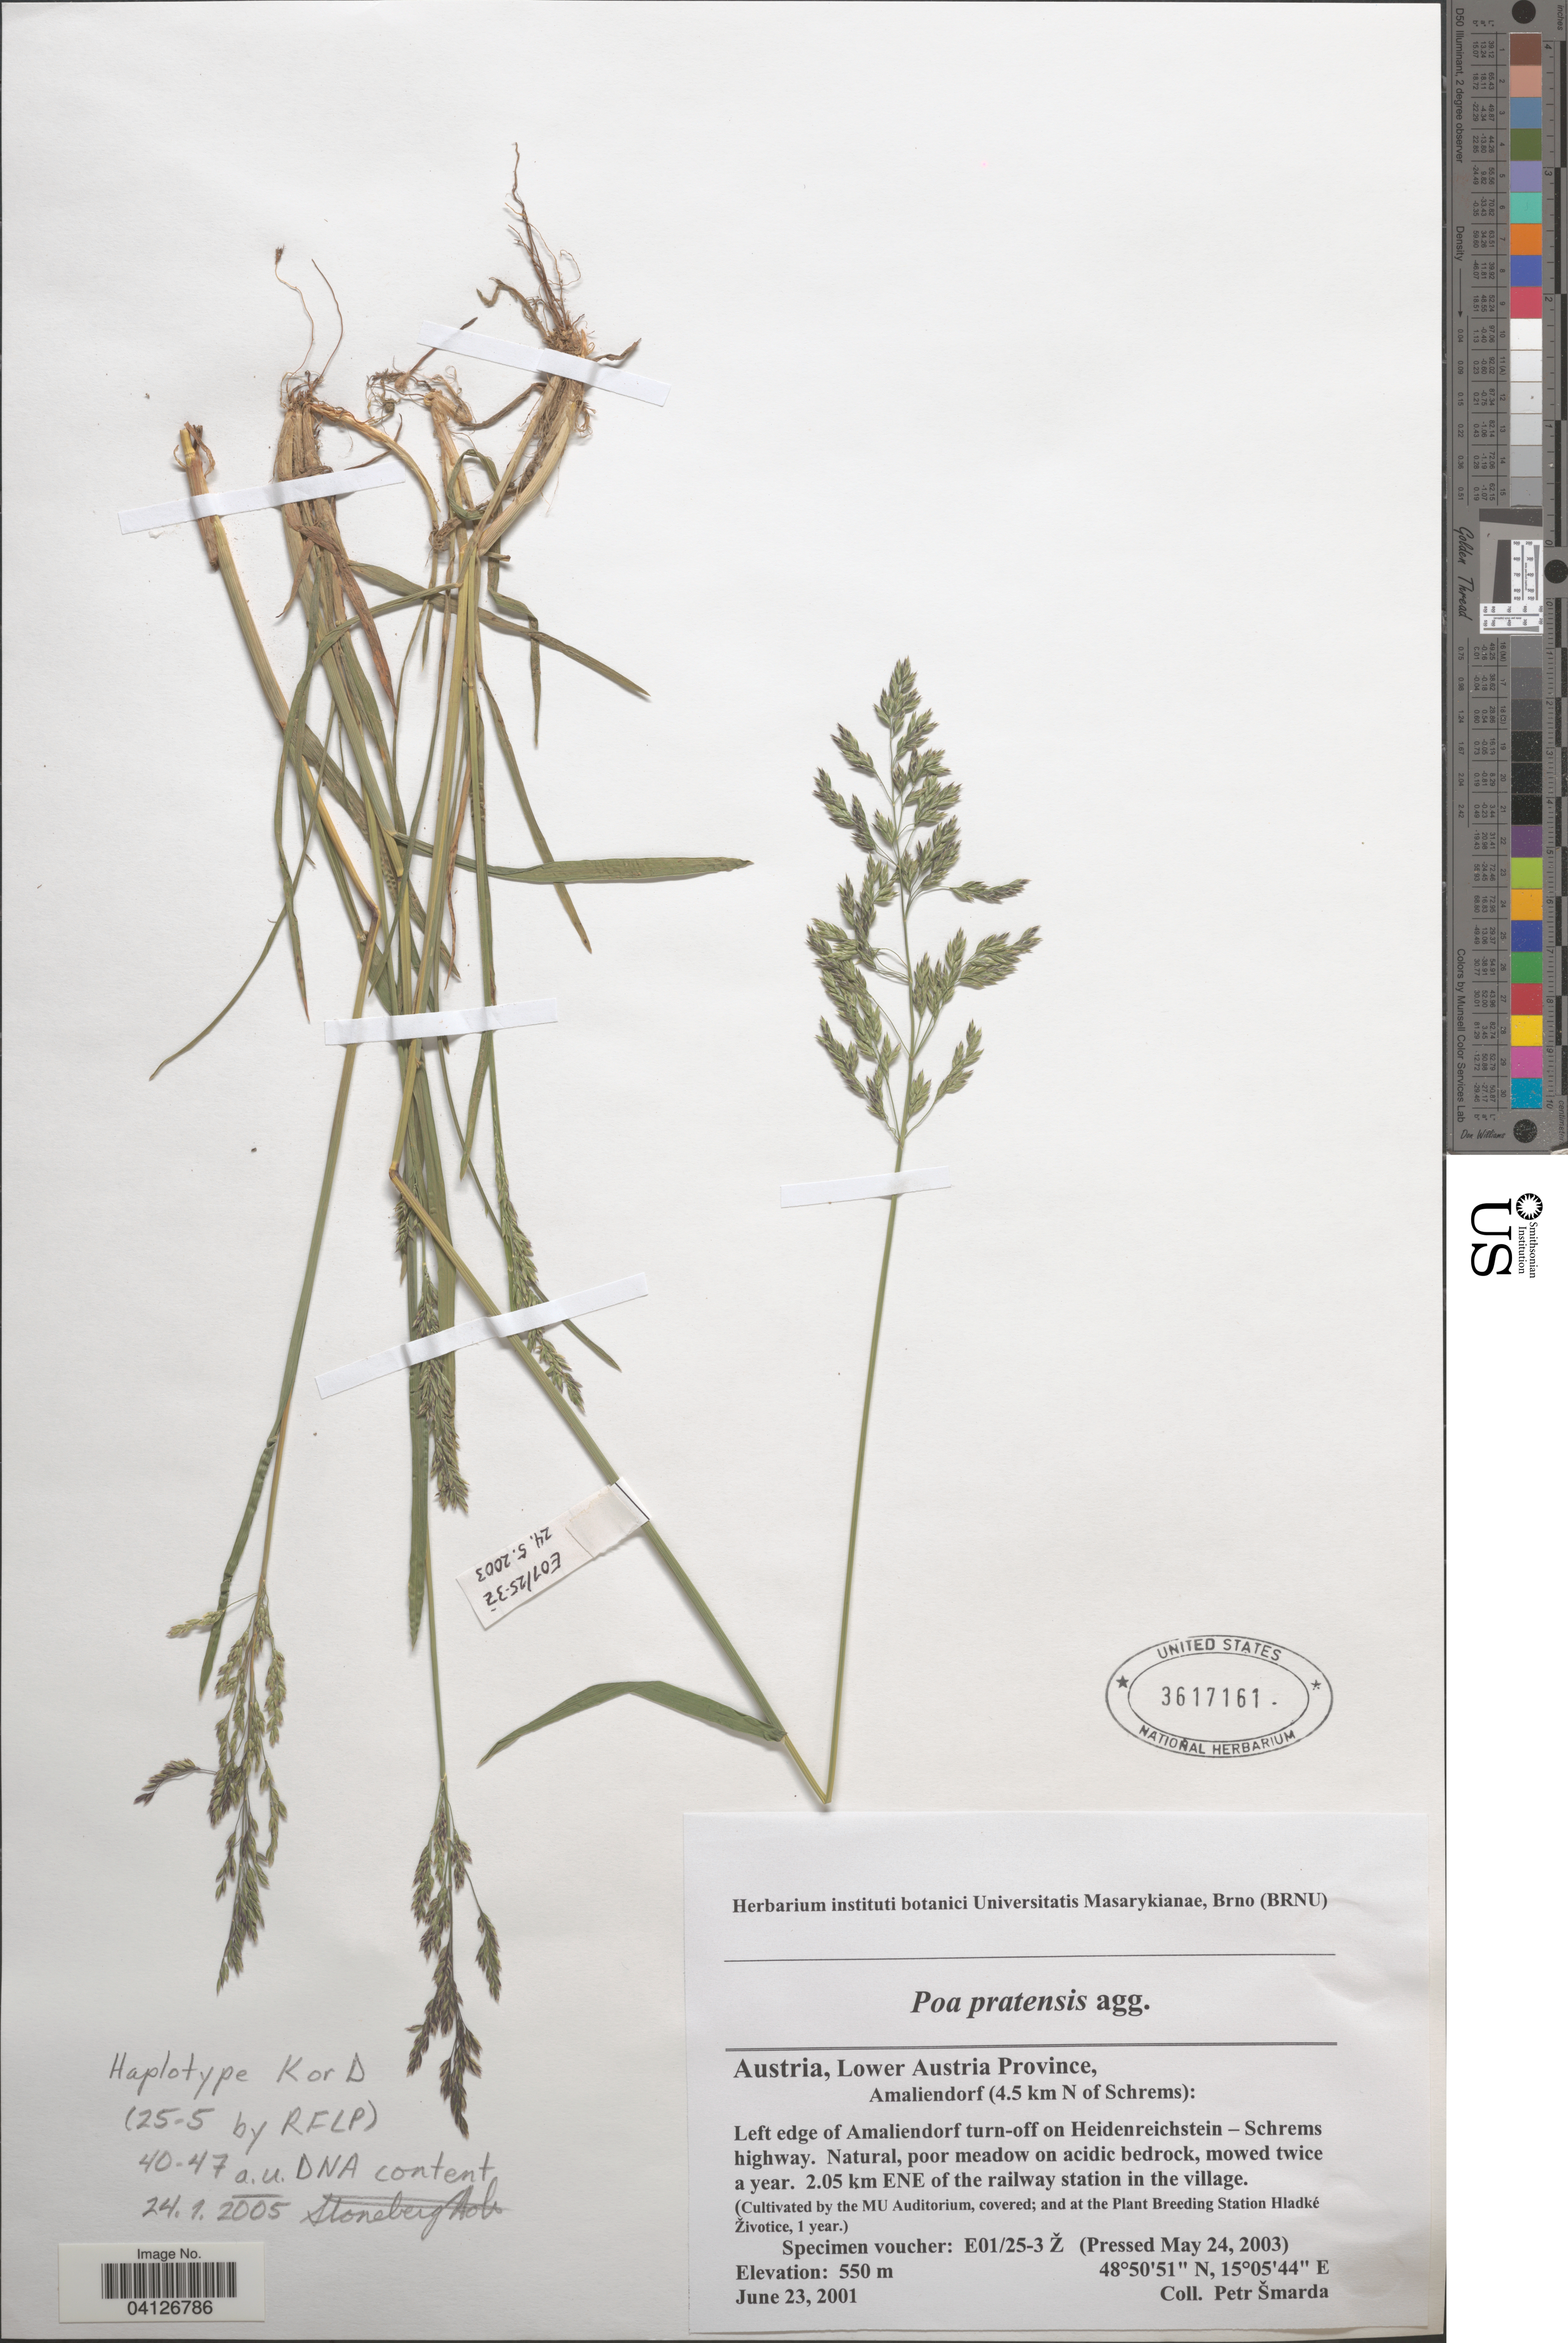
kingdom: Plantae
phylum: Tracheophyta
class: Liliopsida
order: Poales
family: Poaceae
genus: Poa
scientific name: Poa pratensis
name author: L.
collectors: Ex herb. instituti botanici Universitatis Masarykianae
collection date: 2003-05-24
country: Czechia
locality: (Cultivated by the MU Auditorium, covered; and at the Plant Breeding Station Hladké Životice, 1 year.).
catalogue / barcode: US 3617161